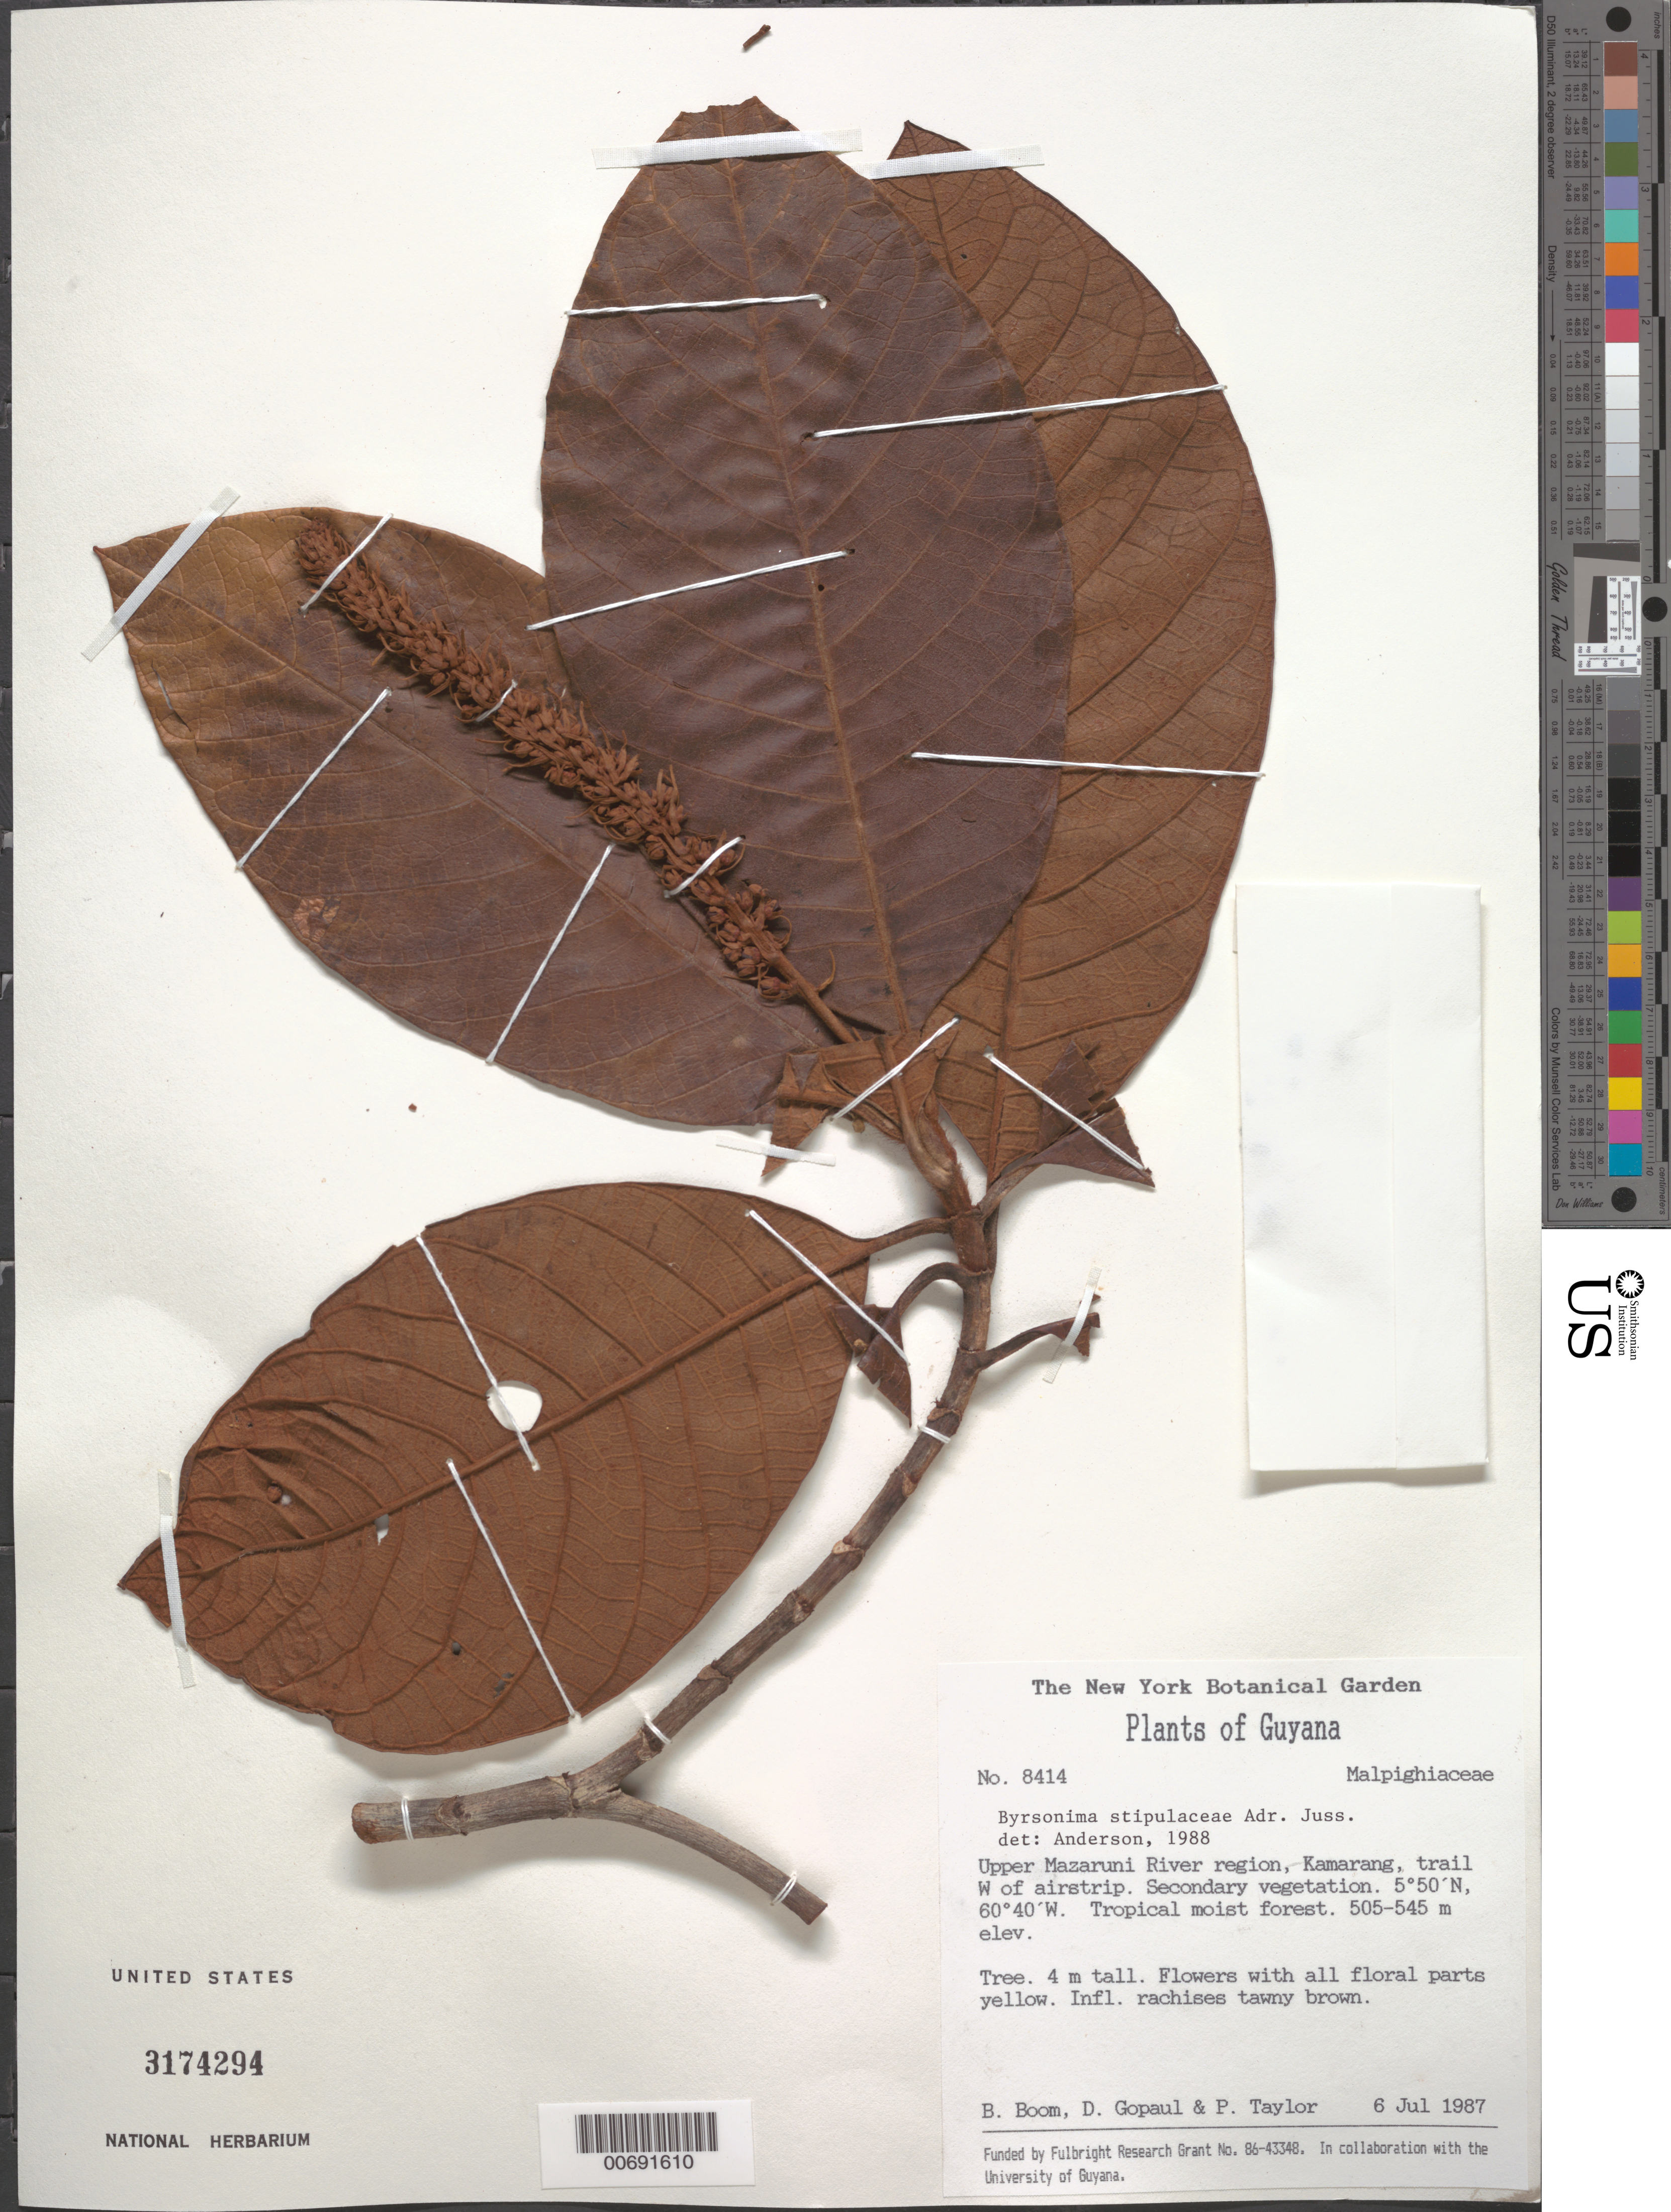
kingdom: Plantae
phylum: Tracheophyta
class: Magnoliopsida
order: Malpighiales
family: Malpighiaceae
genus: Byrsonima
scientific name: Byrsonima stipulacea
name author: A. Juss.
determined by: Anderson, W.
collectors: B. M. Boom, D. Gopaul & P. Taylor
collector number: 8414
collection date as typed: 6-Jul-87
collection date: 1987-07-06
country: Guyana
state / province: Cuyuni-Mazaruni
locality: Kamarang, upper Mazaruni R.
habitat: Tropical moist forest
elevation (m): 505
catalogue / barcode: US 3174294